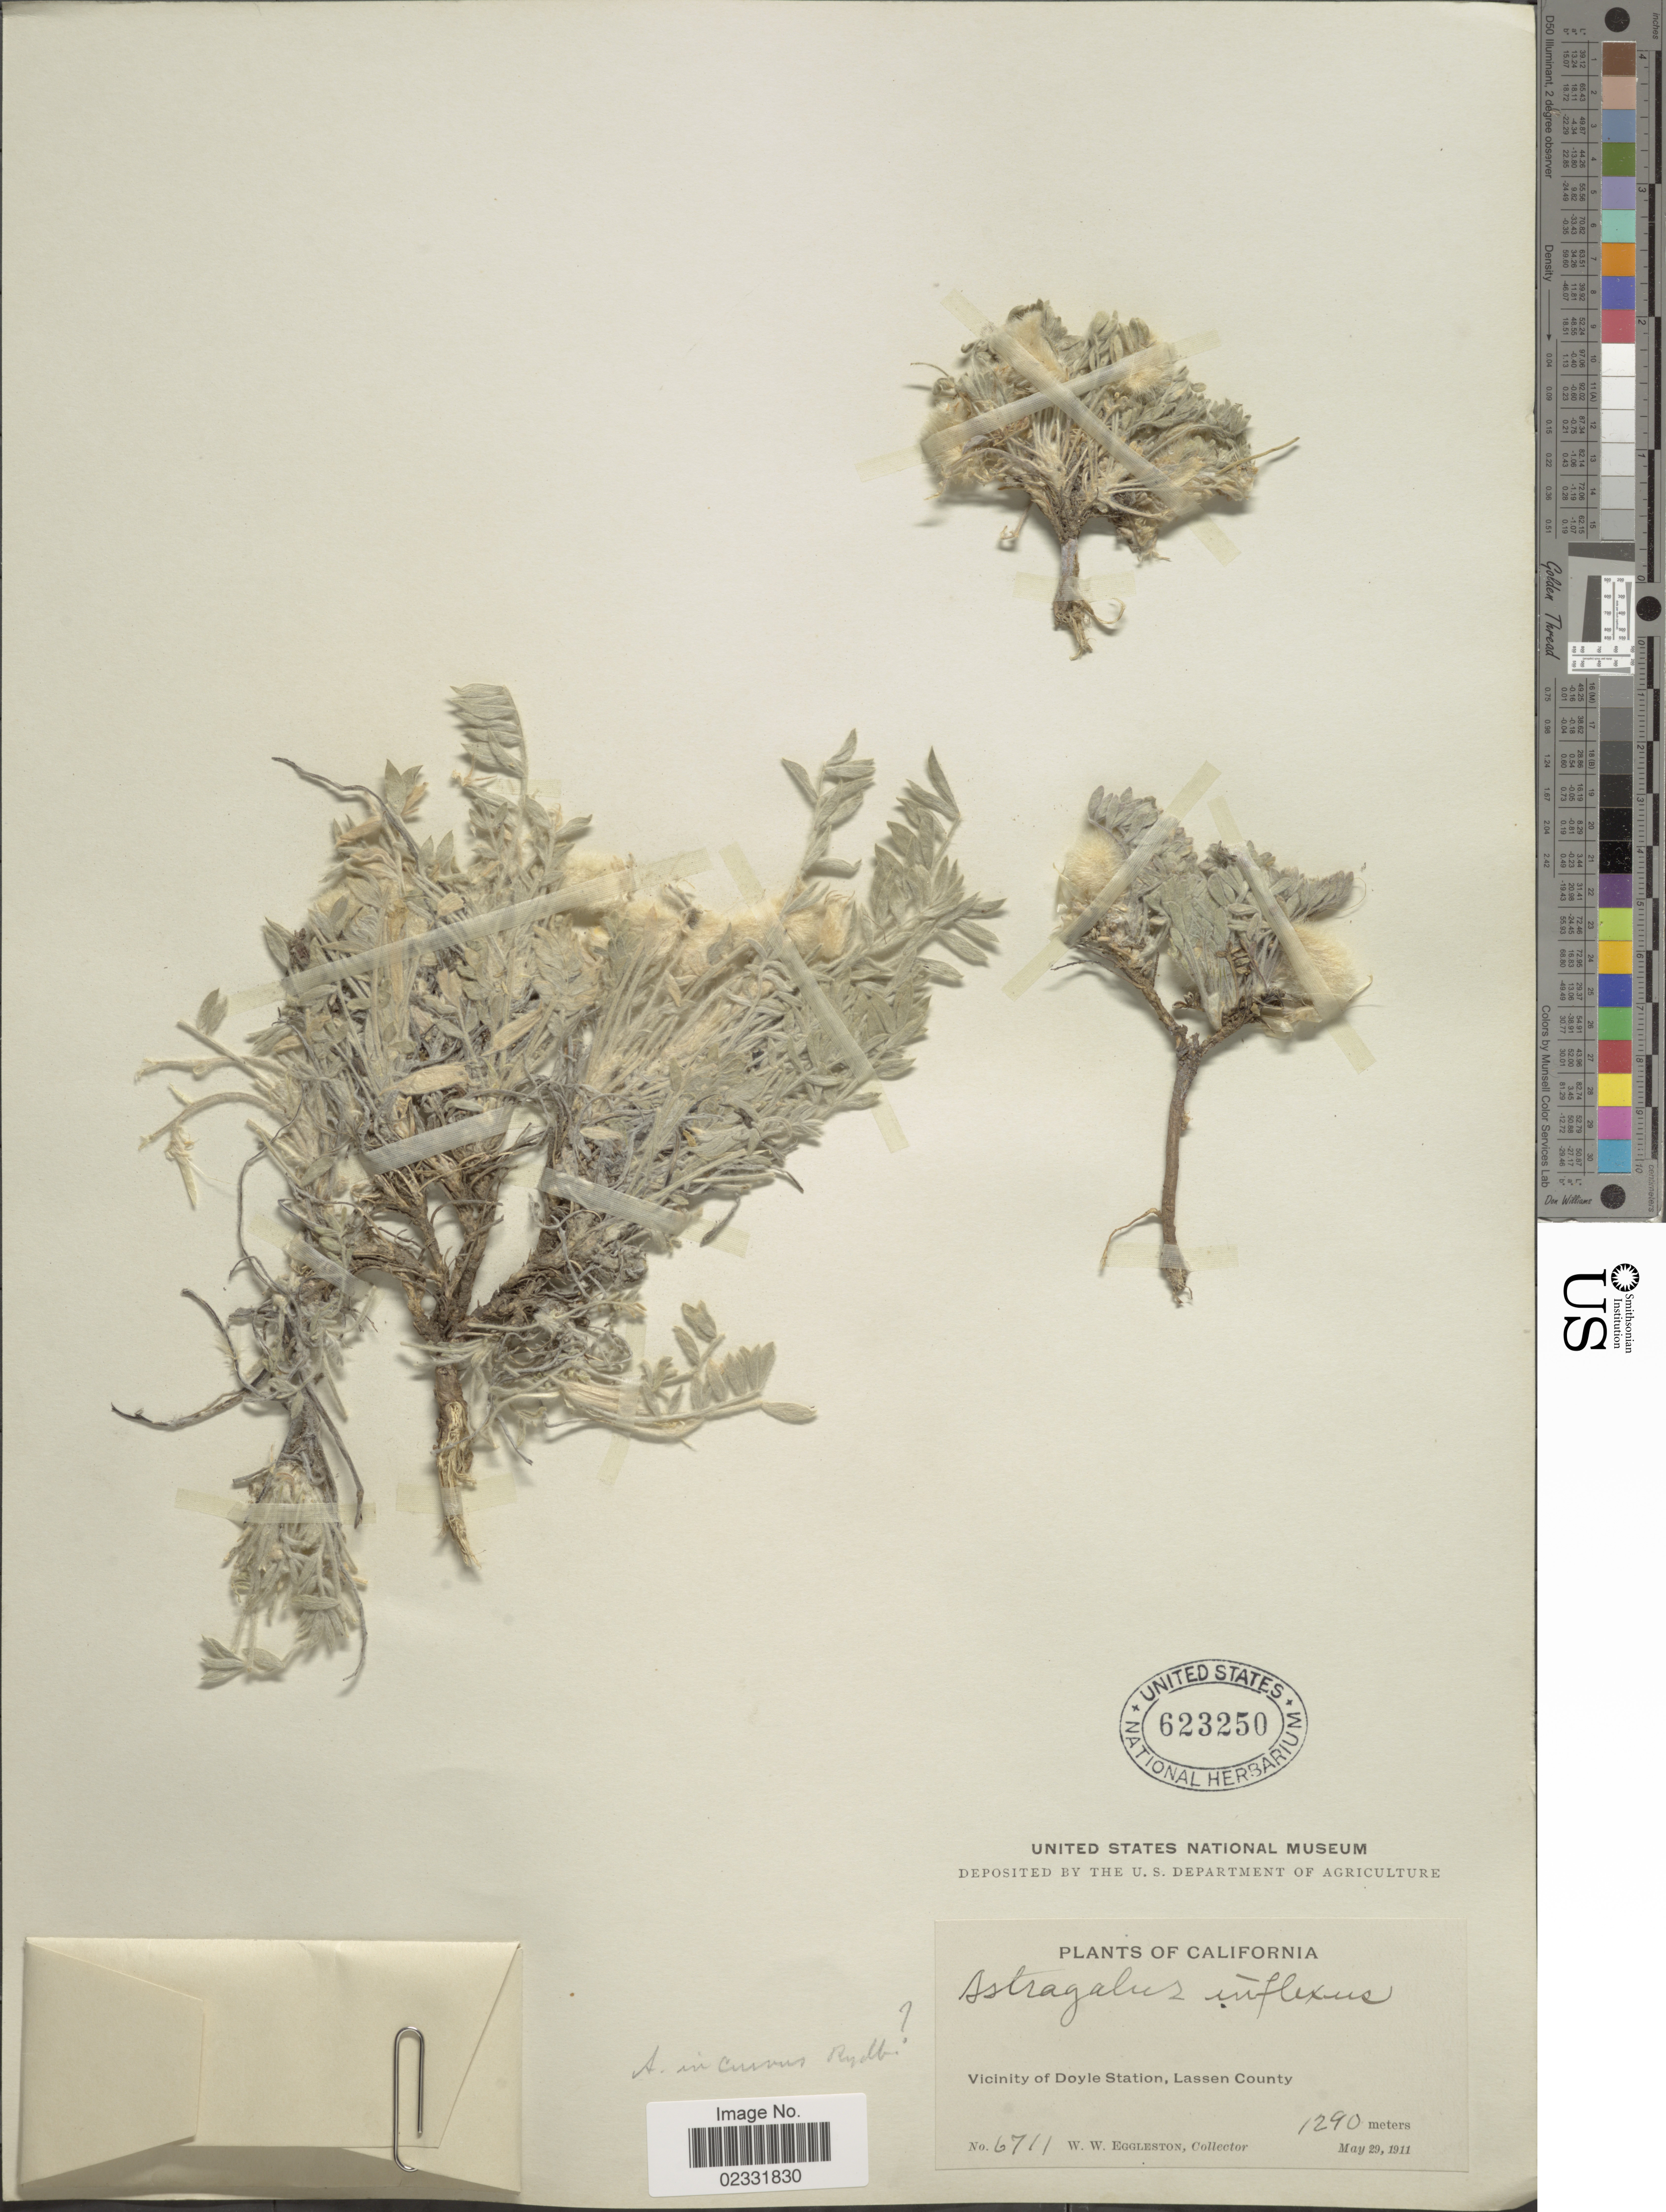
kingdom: Plantae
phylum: Tracheophyta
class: Magnoliopsida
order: Fabales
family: Fabaceae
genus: Astragalus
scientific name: Astragalus incurvus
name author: Desf.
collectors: W. W. Eggleston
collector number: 6711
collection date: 1911-05-29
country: United States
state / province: California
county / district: Lassen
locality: Vicinity of Doyle Station, Lassen County.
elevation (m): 1290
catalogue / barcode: US 623250